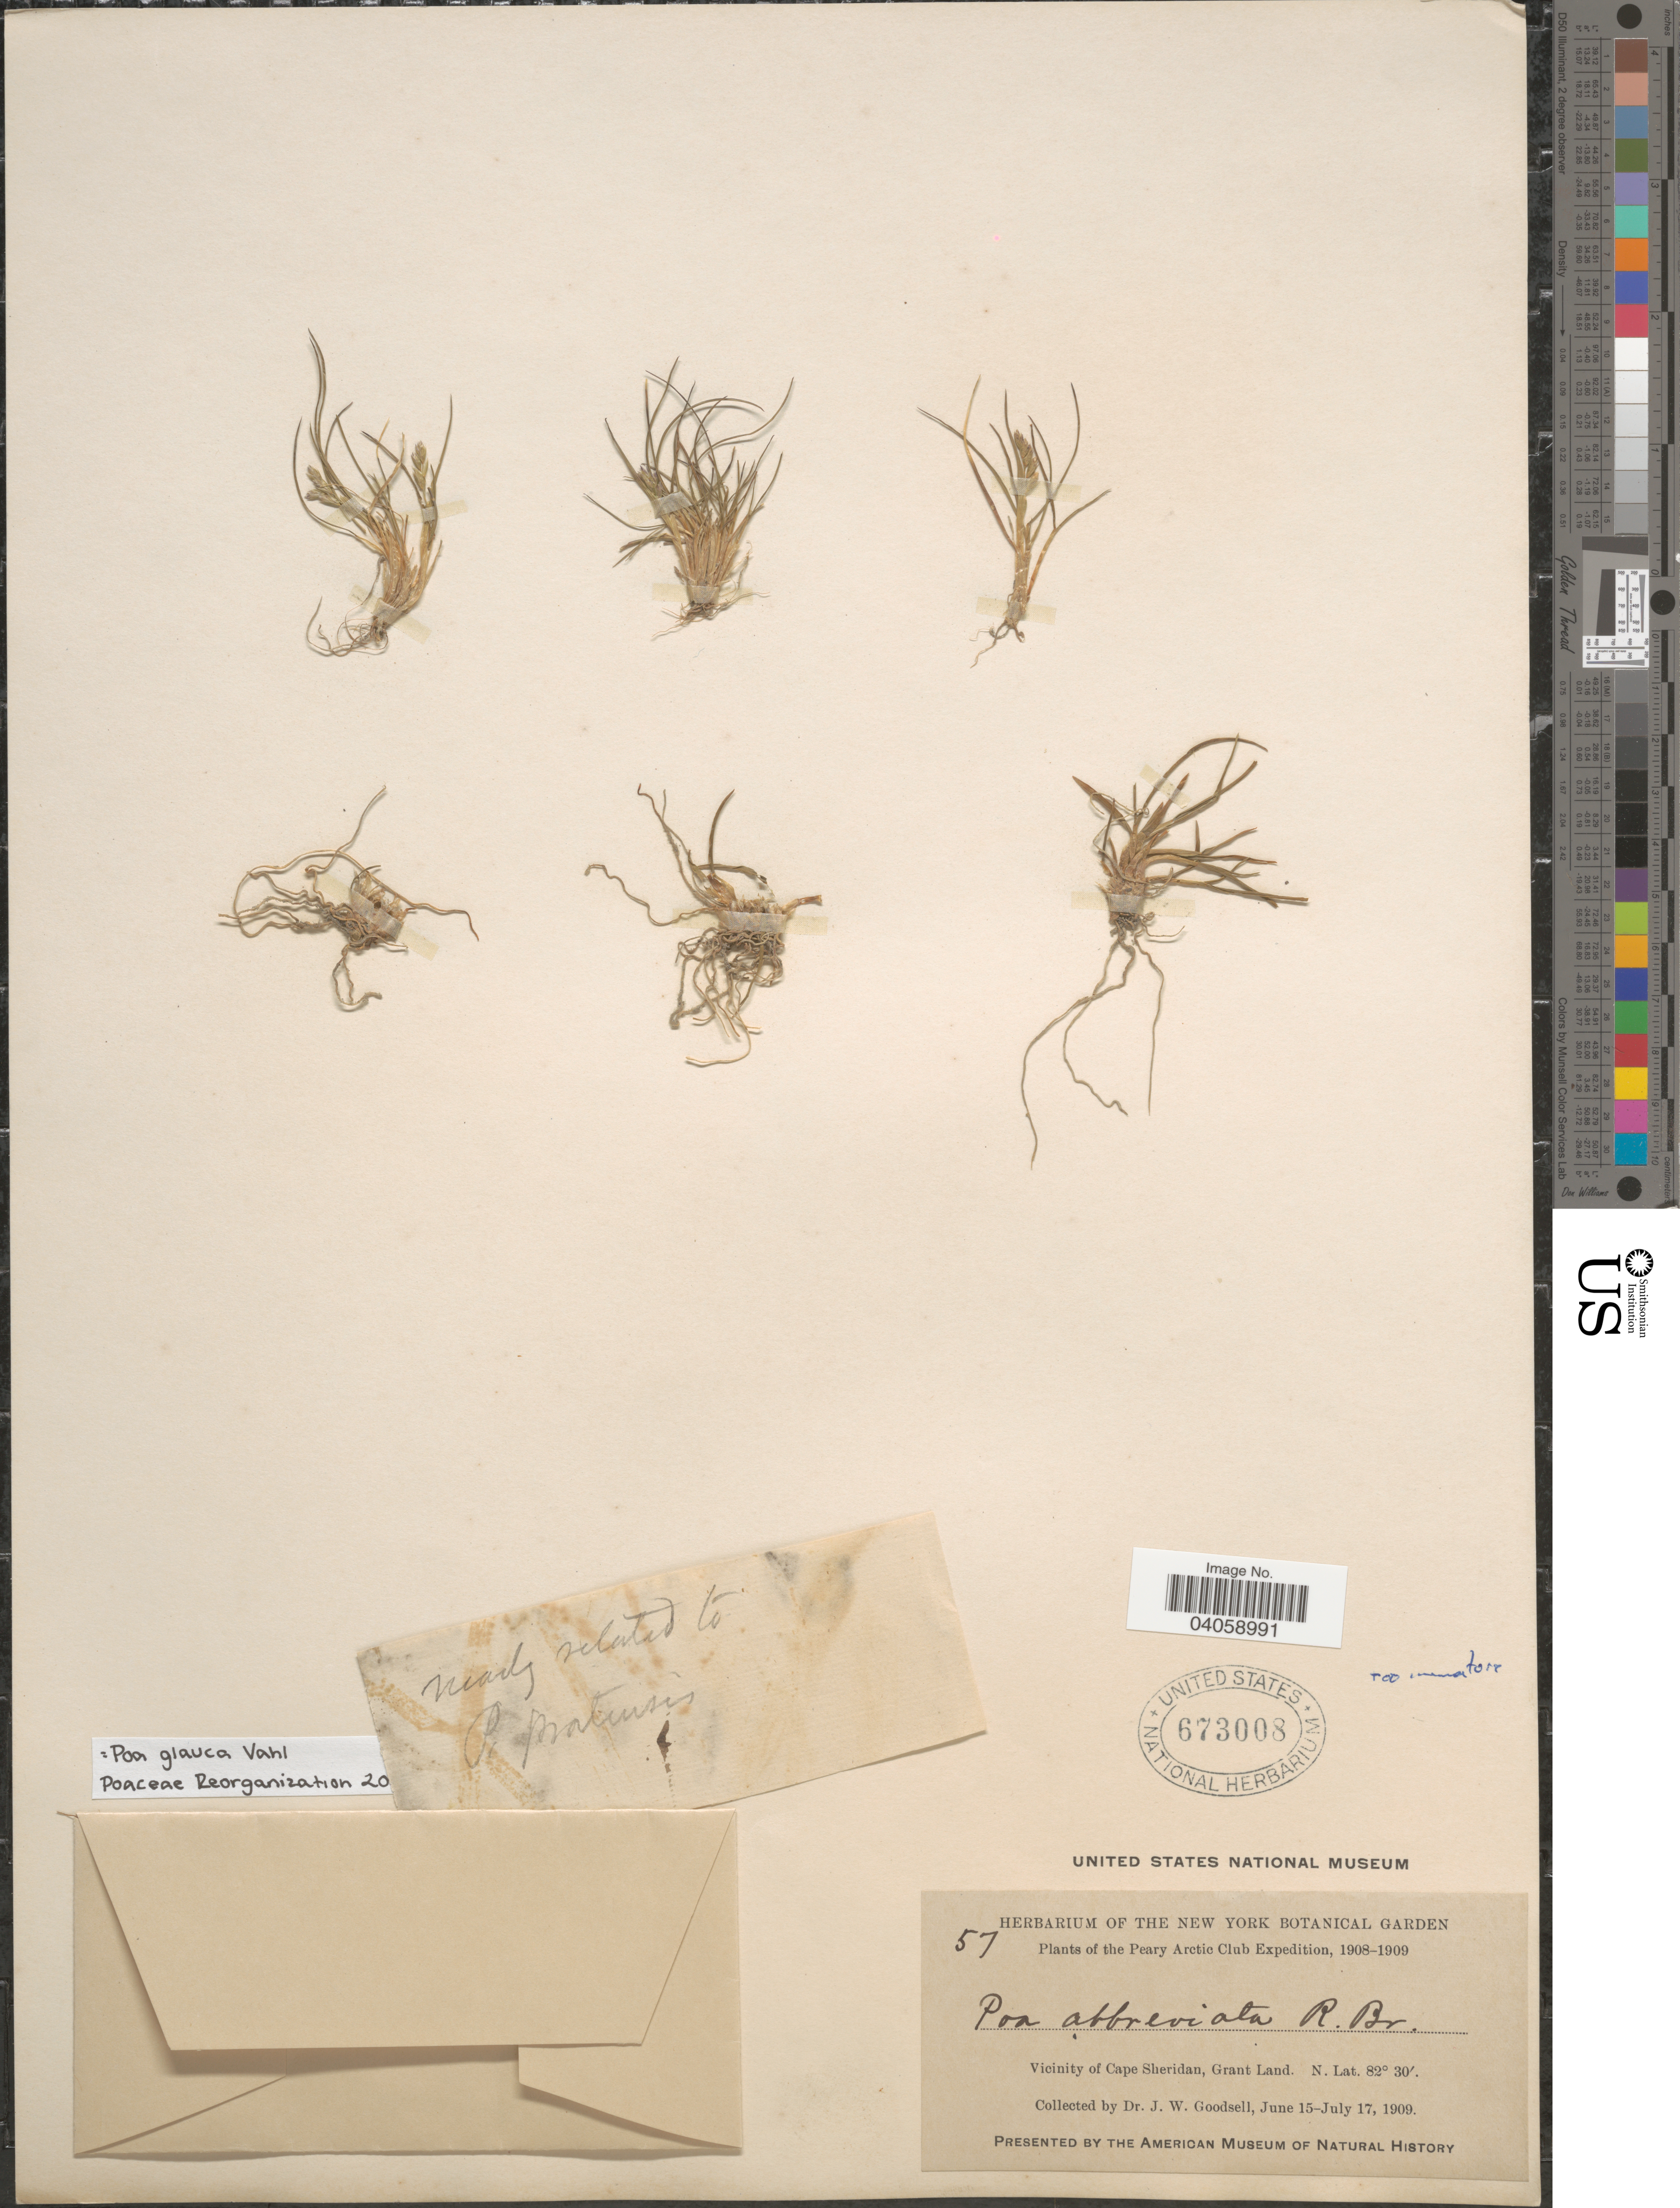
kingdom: Plantae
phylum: Tracheophyta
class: Liliopsida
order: Poales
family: Poaceae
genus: Poa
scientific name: Poa glauca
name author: Vahl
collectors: J. Goodsell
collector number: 57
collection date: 1909-06-15/1909-07-17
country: Canada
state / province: Nunavut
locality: Vicinity of Cape Sheridan, Grant Land.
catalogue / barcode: US 673008